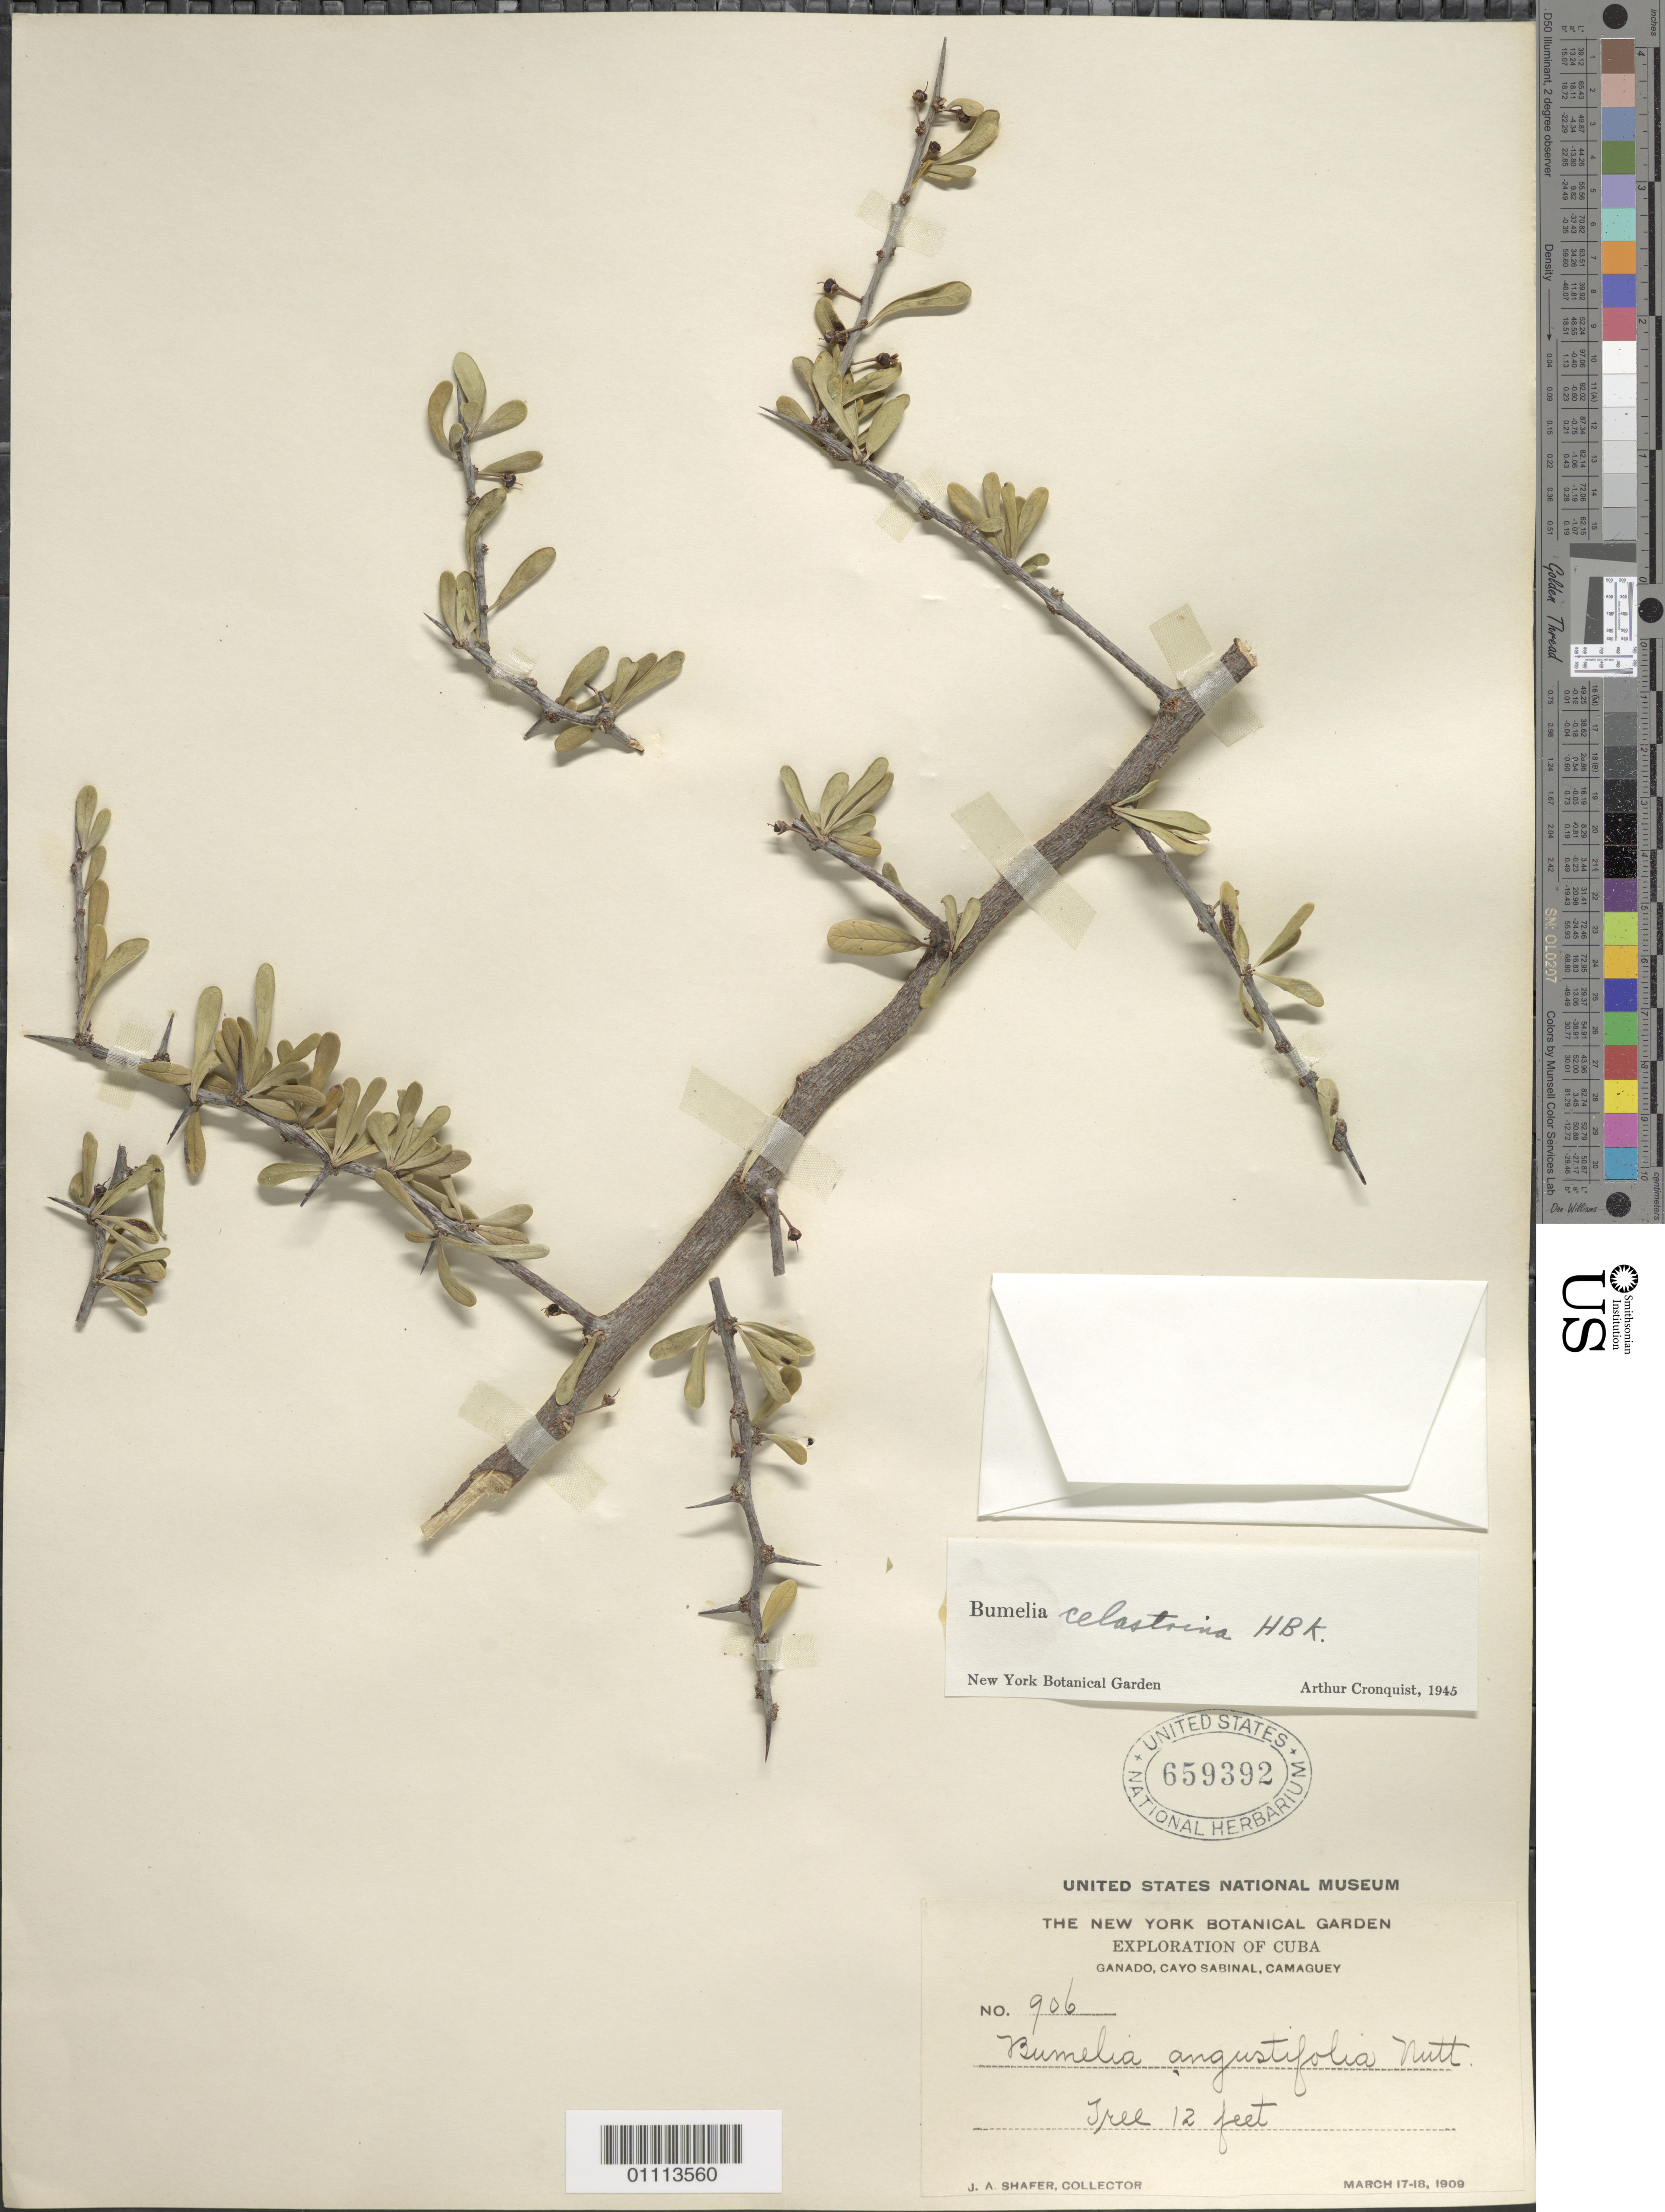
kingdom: Plantae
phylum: Tracheophyta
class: Magnoliopsida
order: Ericales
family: Sapotaceae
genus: Sideroxylon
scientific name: Sideroxylon celastrinum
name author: (Kunth) T.D. Penn.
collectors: J. A. Shafer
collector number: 906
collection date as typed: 17 Mar 1909 and 18 Mar 1909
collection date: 1909-03-17,1909-03-18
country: Cuba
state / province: Camagüey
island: Cuba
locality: Ganado, Cayo Sabinal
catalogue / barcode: US 659392